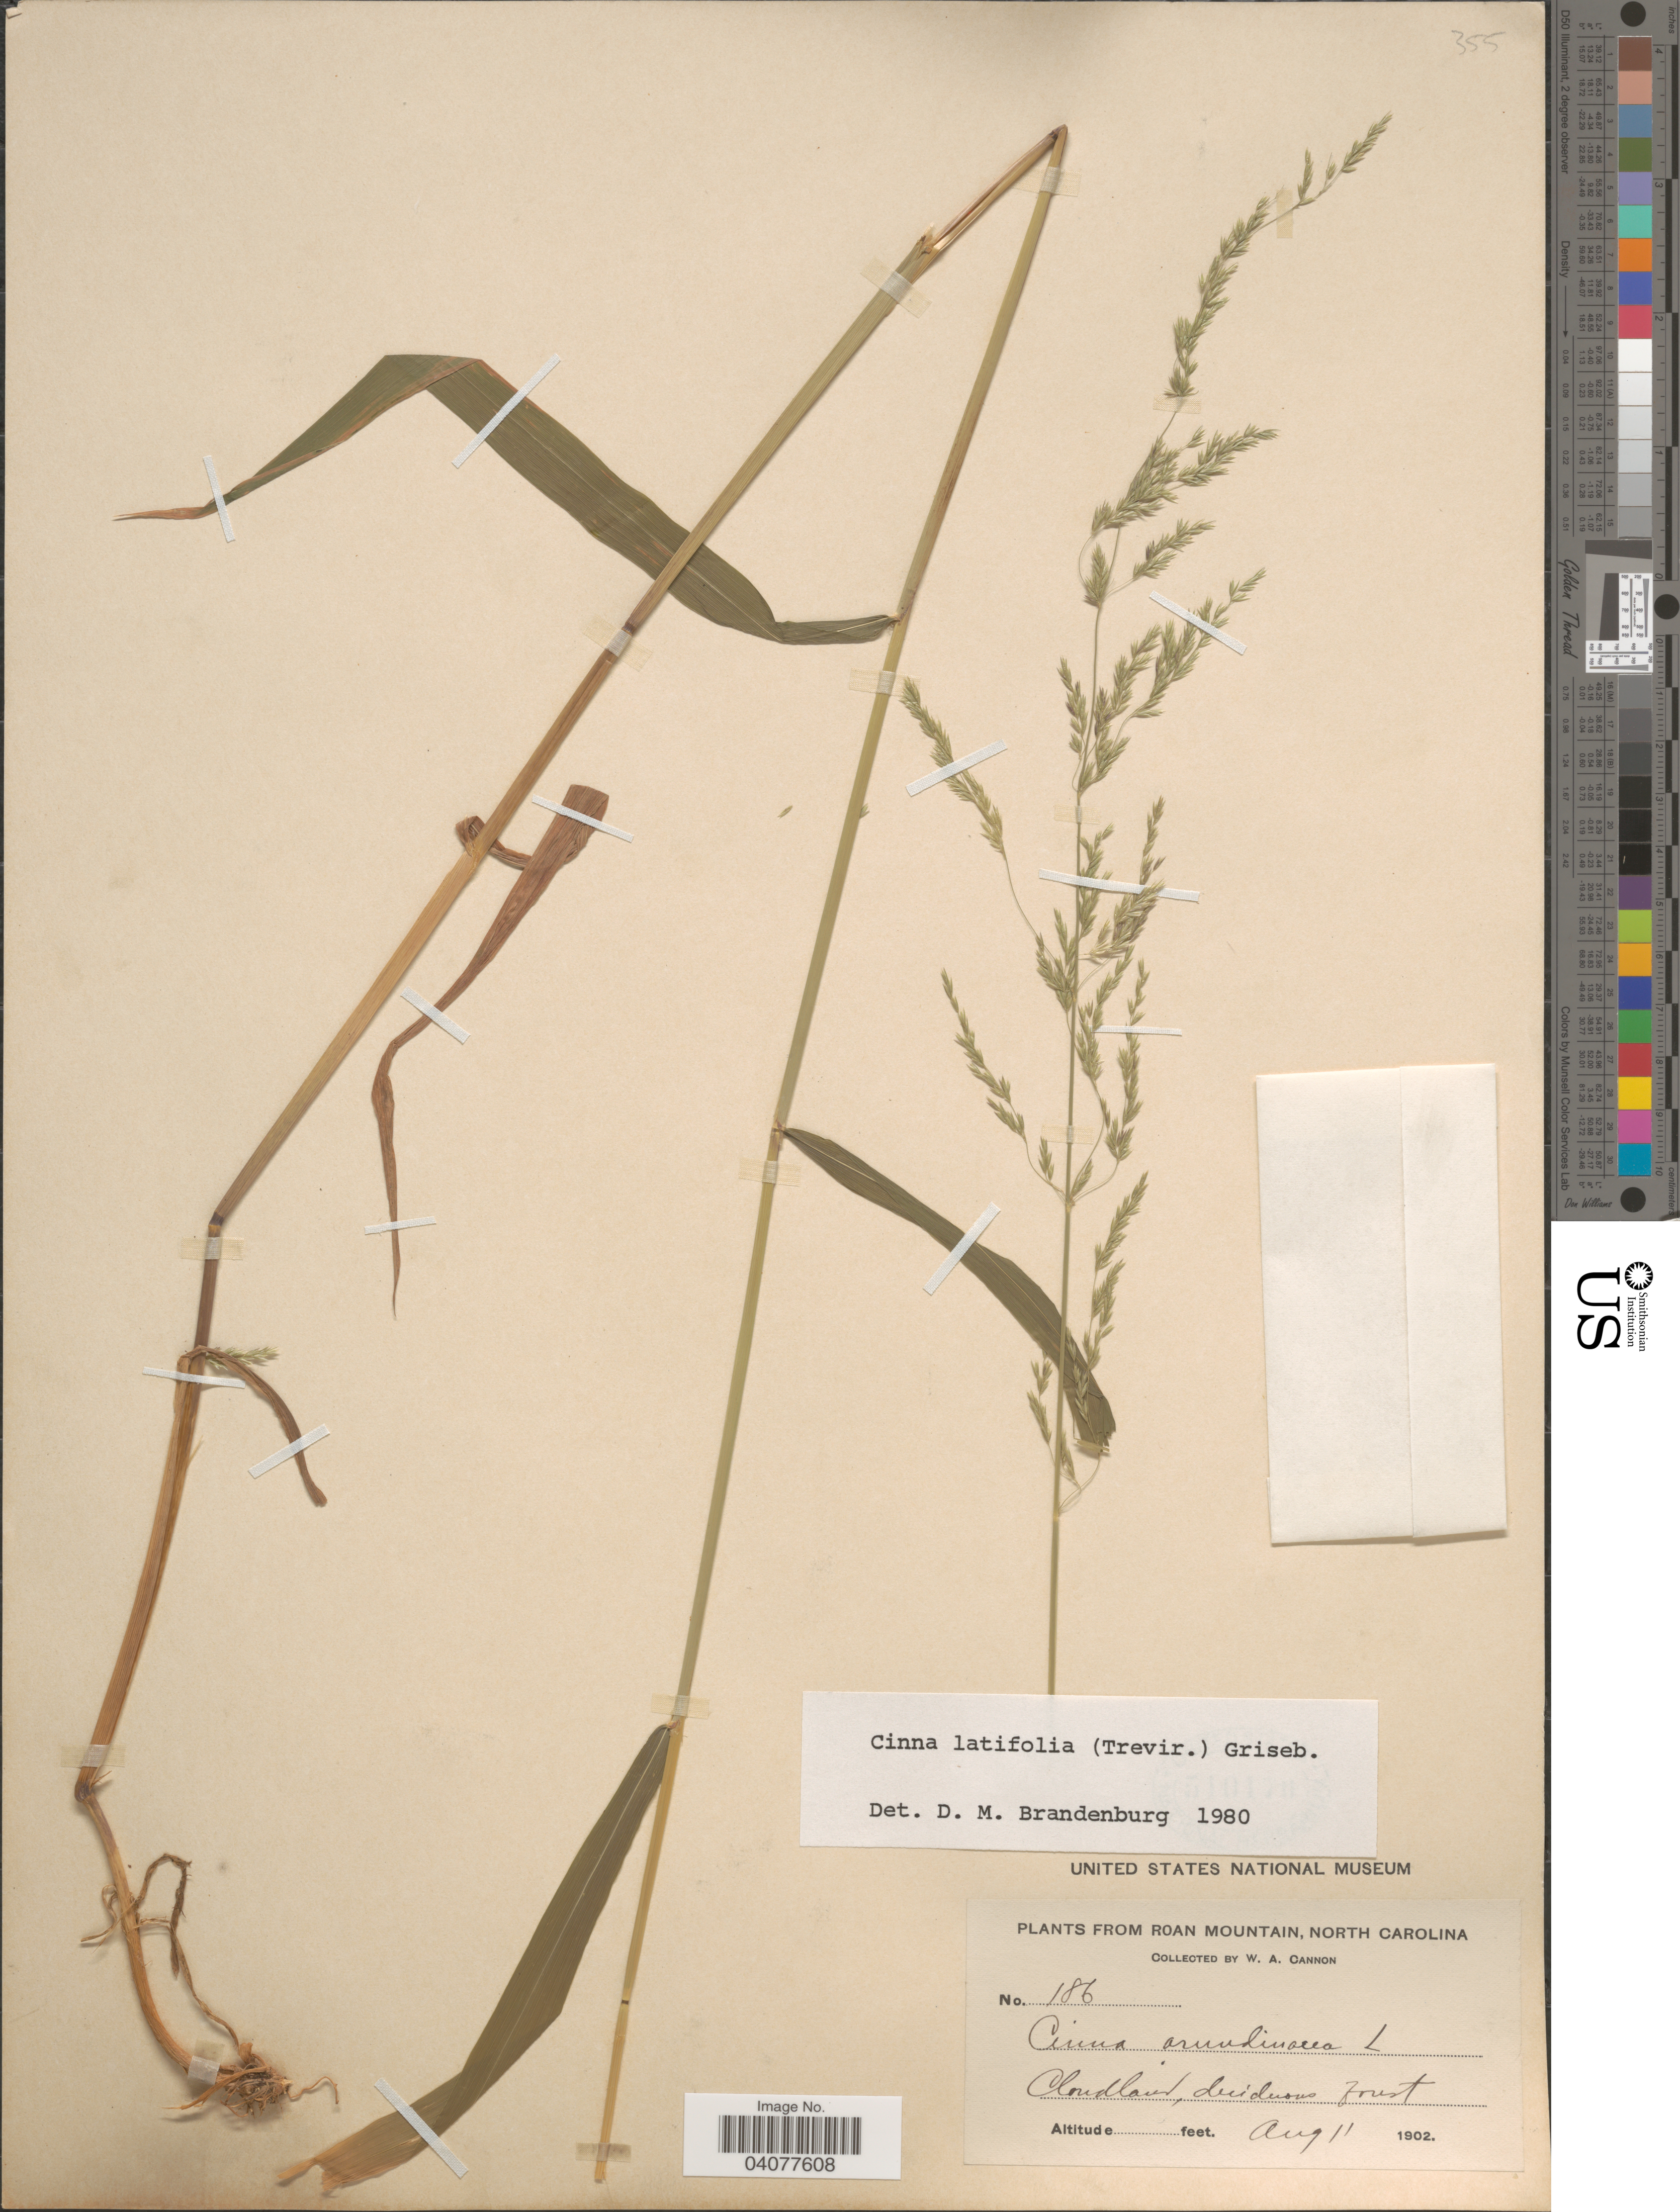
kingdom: Plantae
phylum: Tracheophyta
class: Liliopsida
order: Poales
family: Poaceae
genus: Cinna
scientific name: Cinna latifolia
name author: (Trevir. ex Goeppert) Griseb.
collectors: W. Cannon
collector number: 186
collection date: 1902-08-11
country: United States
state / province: North Carolina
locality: From Roan Mountain. Cloudland, deciduous forest.